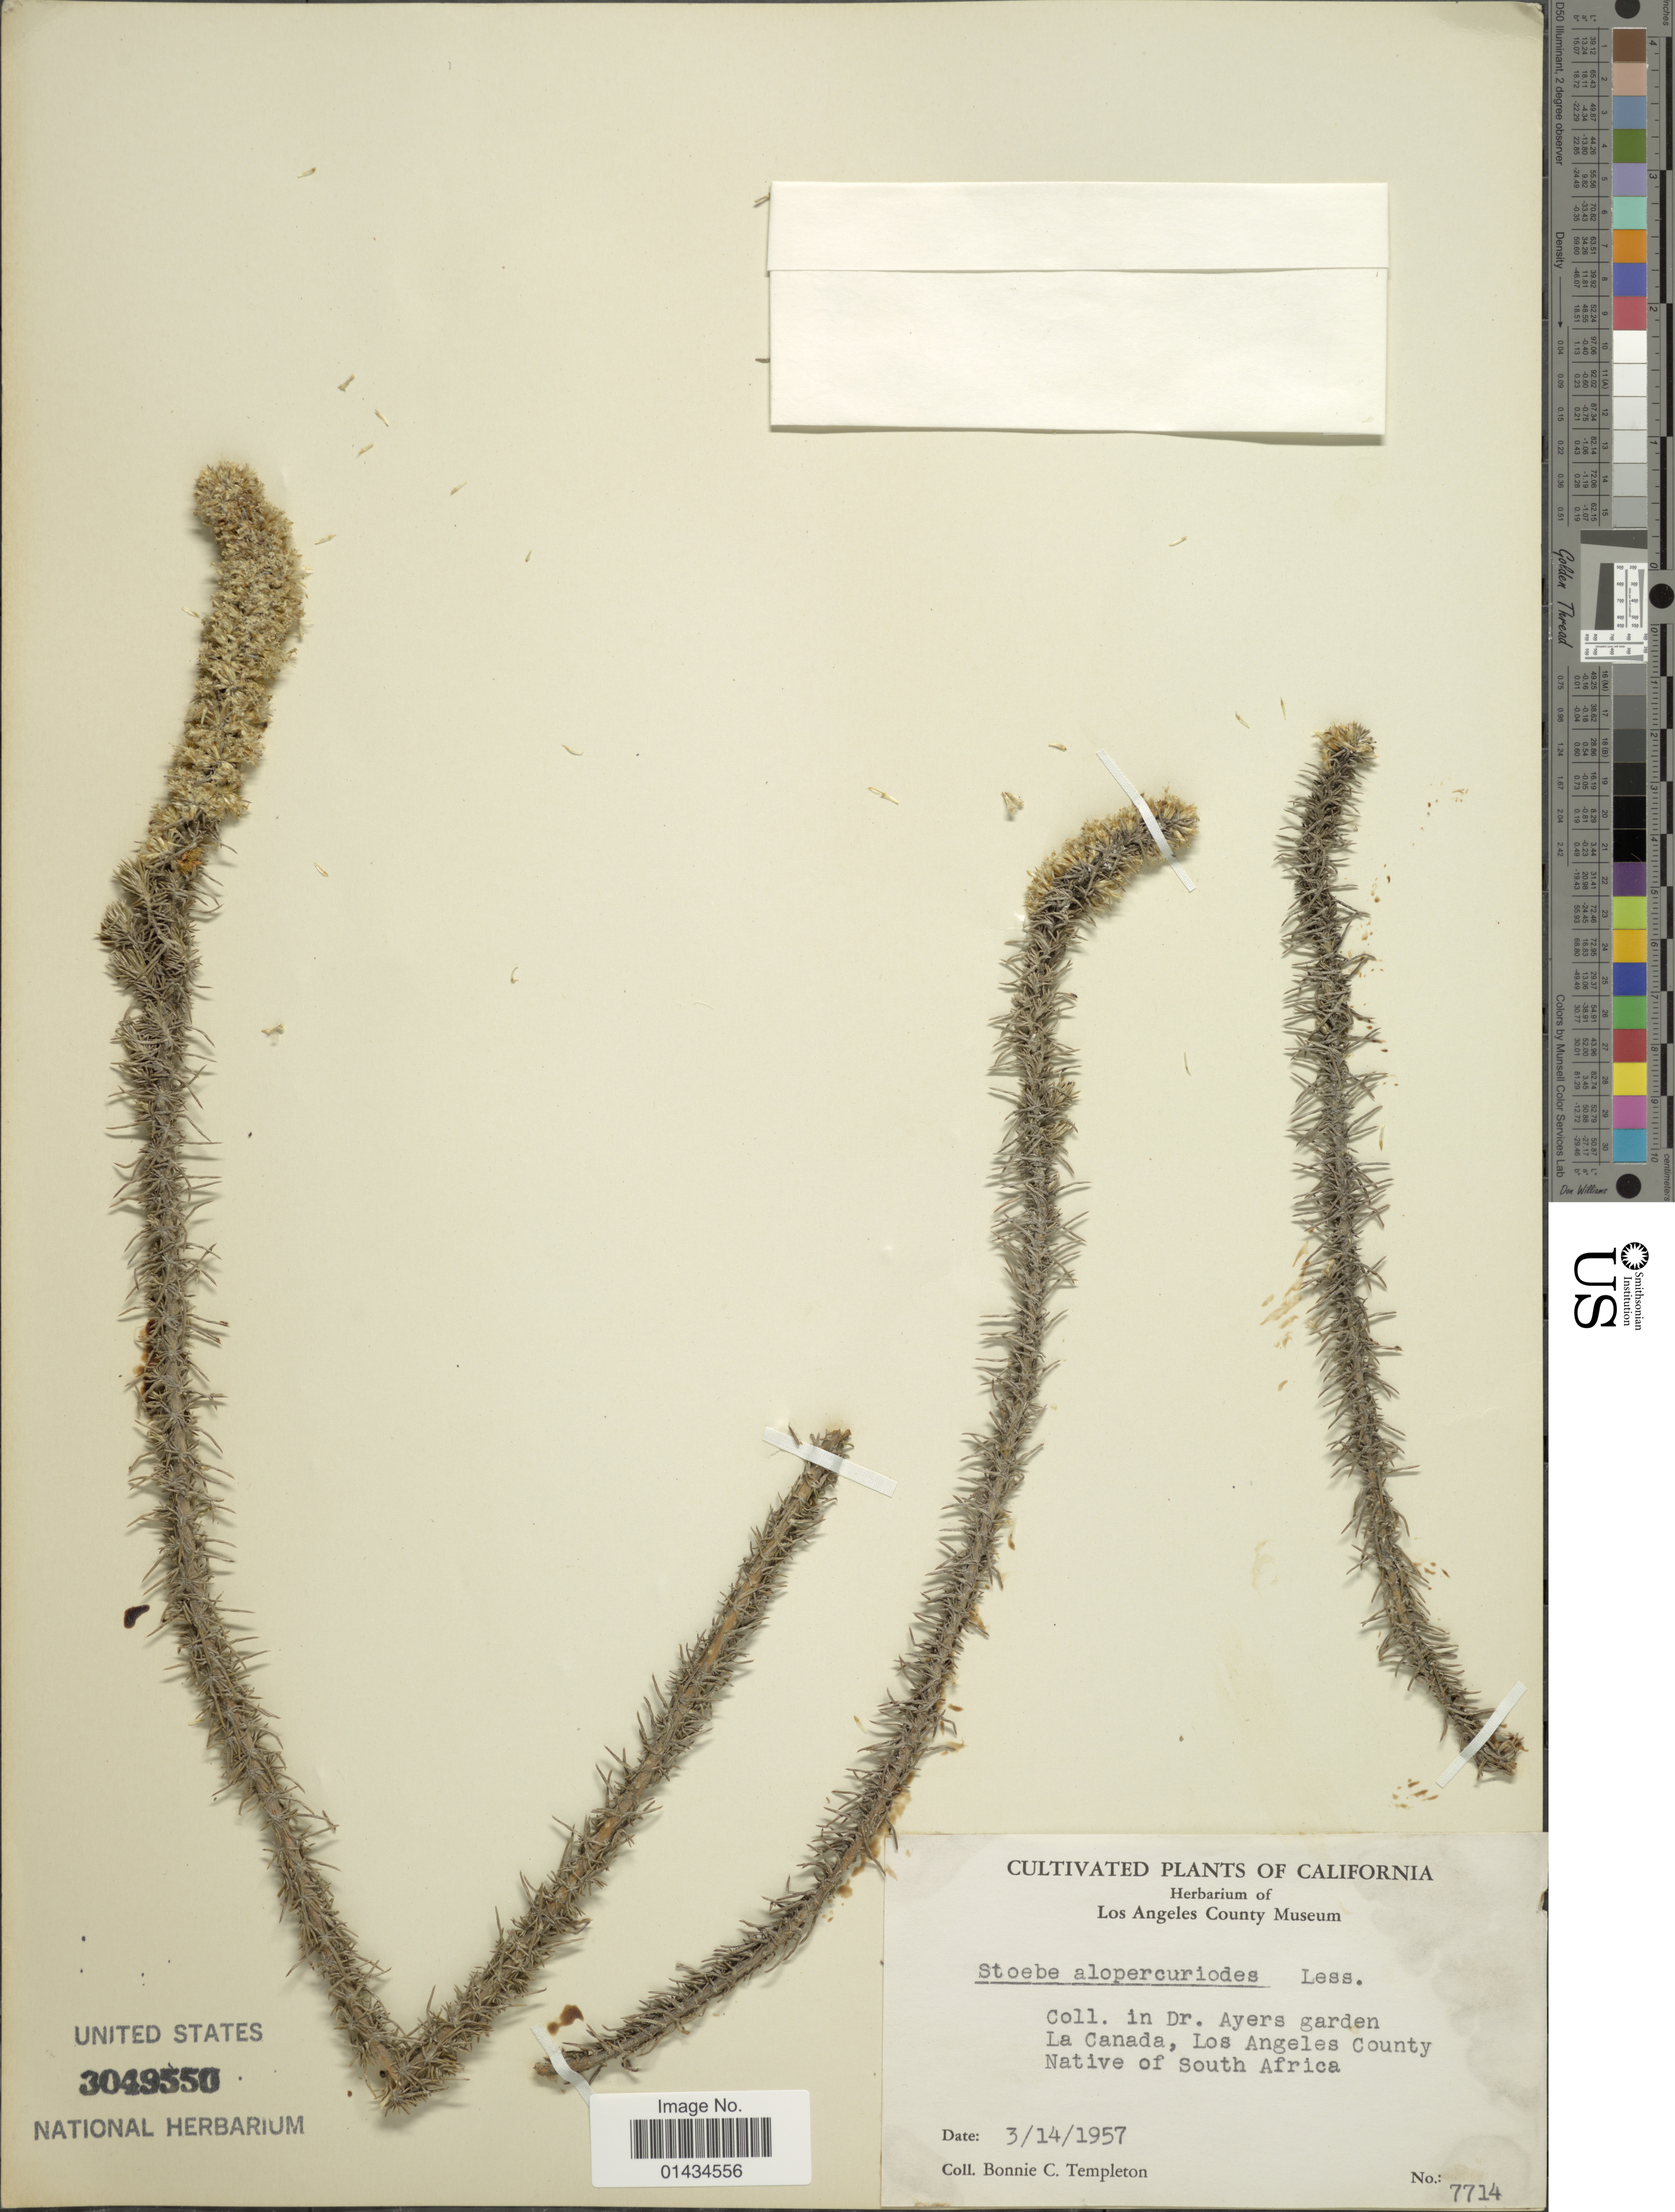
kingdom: Plantae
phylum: Tracheophyta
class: Magnoliopsida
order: Asterales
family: Asteraceae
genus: Stoebe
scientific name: Stoebe alopecuroides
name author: (Lam.) Less.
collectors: B. Templeton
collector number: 7714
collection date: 1957-03-14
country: United States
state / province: California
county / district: Los Angeles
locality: In Dr. Ayers garden La Canada, Los Angeles County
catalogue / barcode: US 3049550